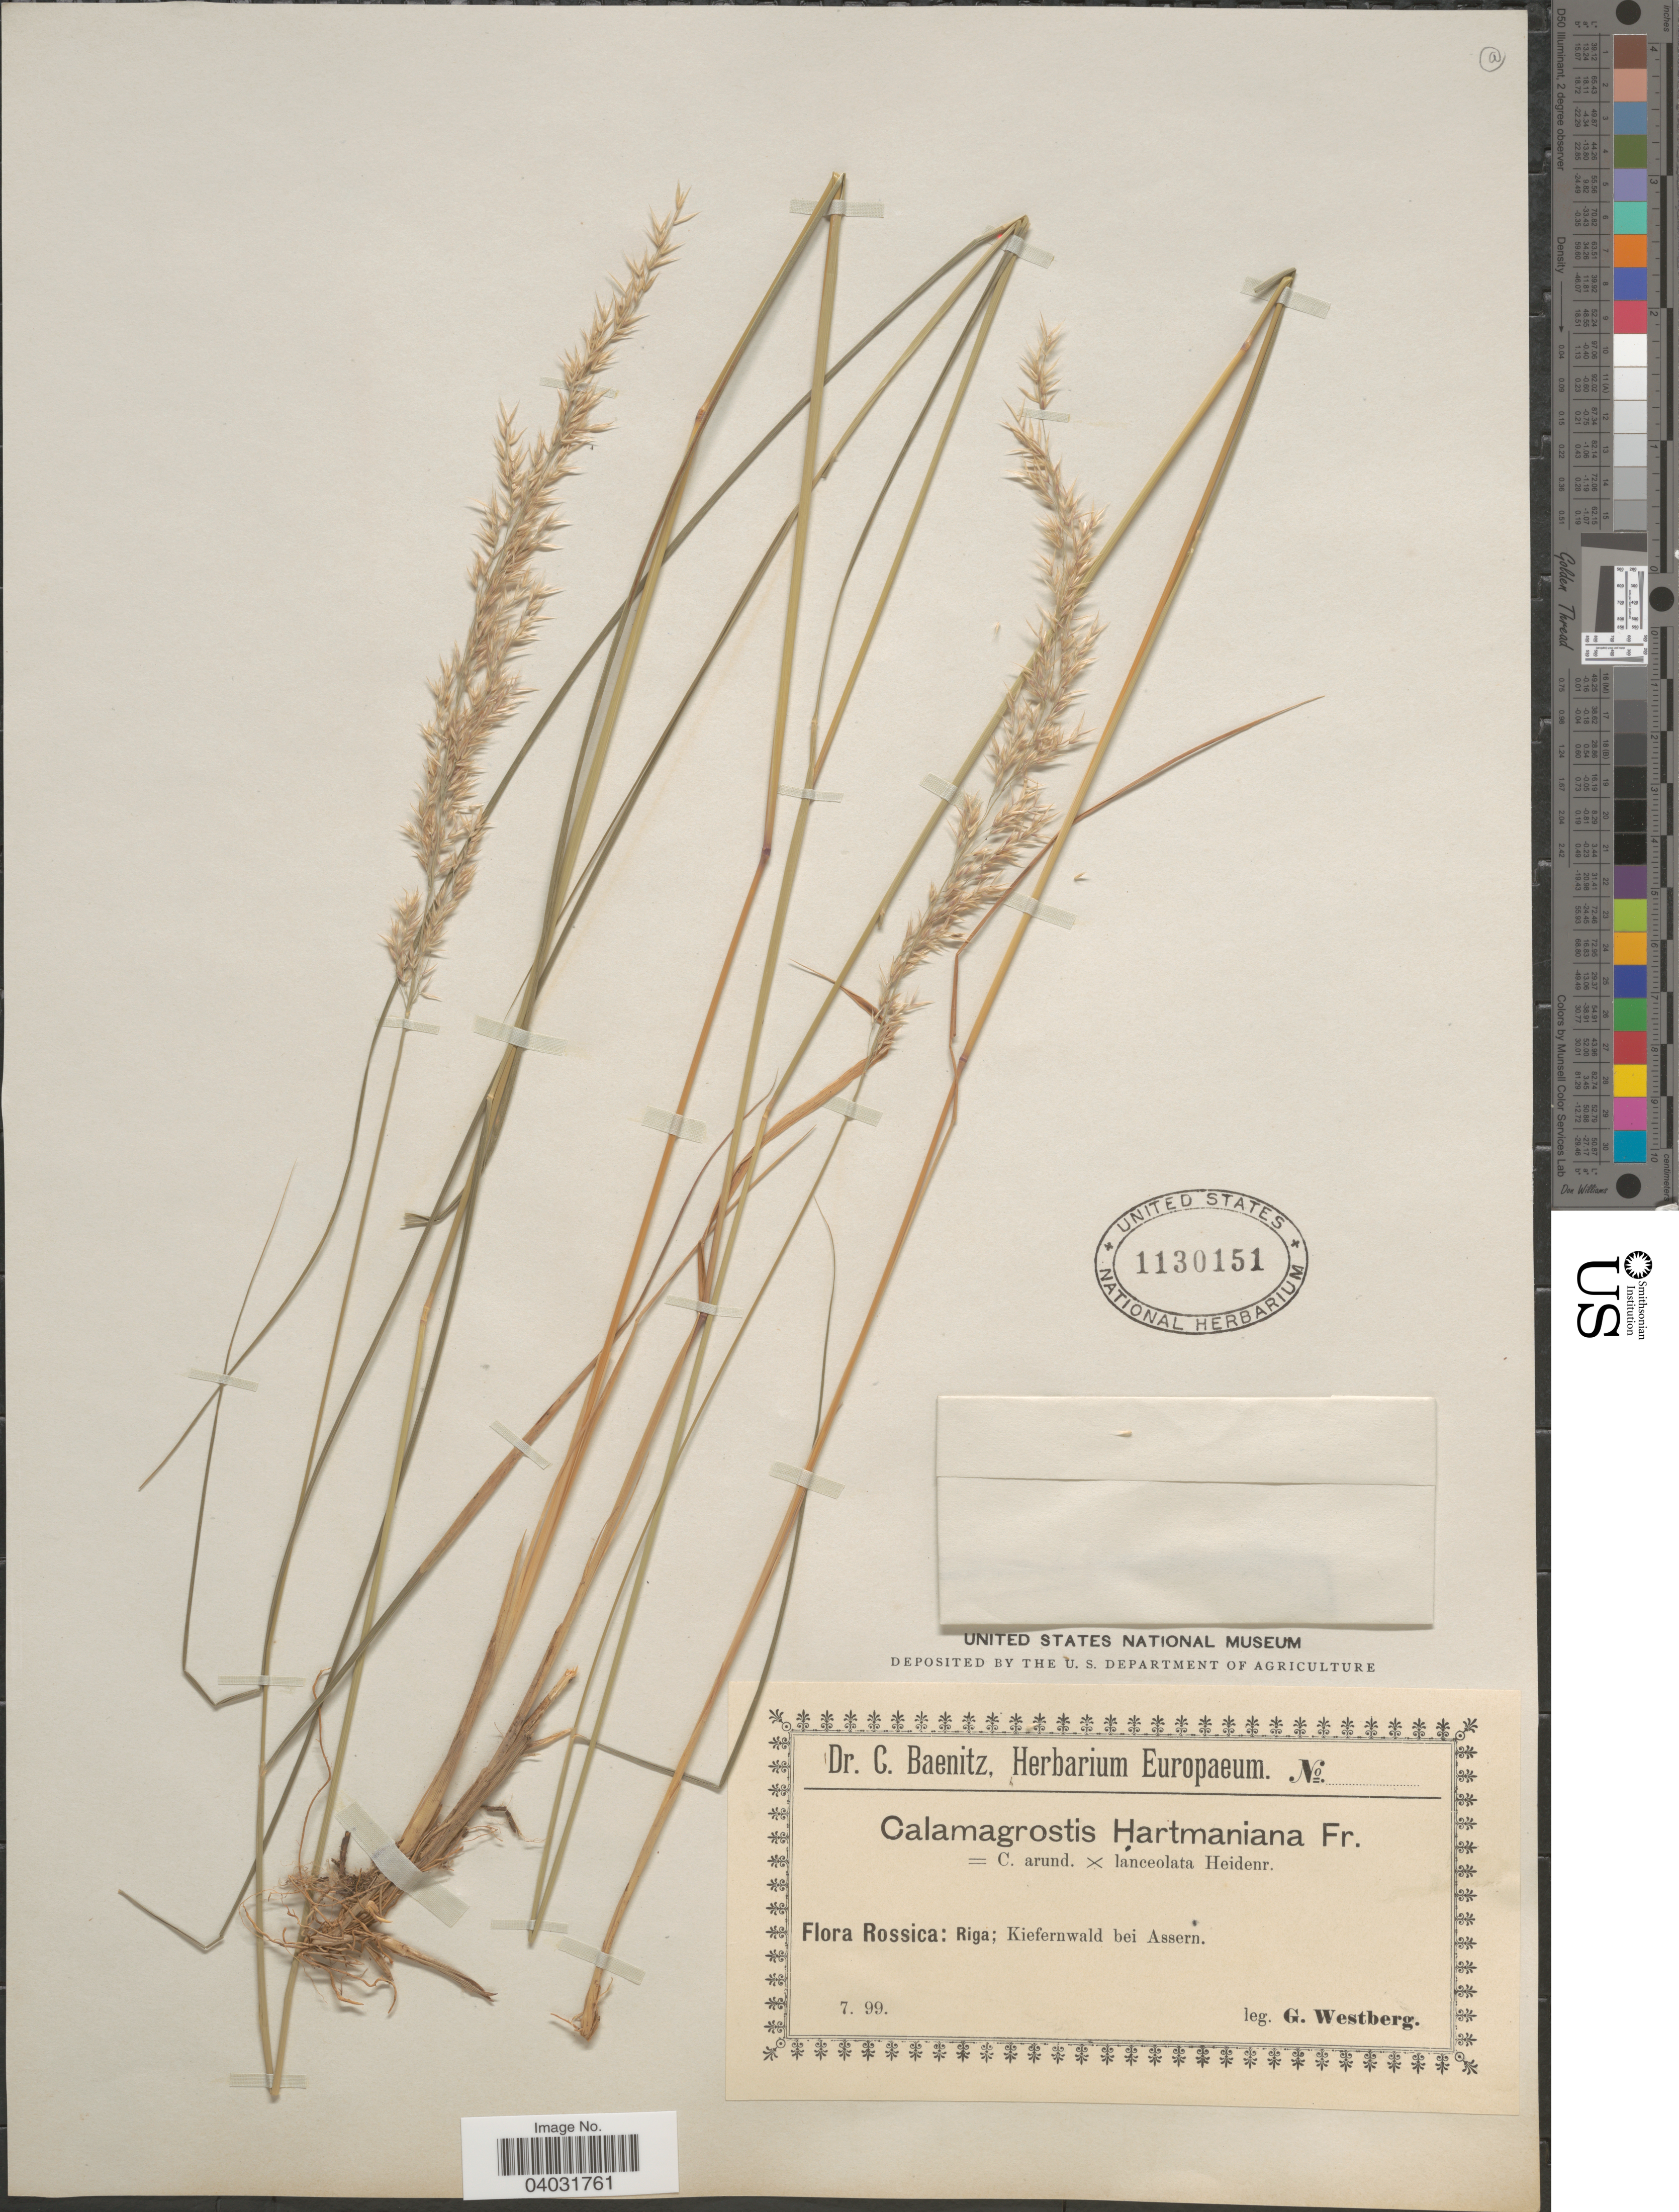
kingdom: Plantae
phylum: Tracheophyta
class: Liliopsida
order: Poales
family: Poaceae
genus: Calamagrostis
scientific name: Calamagrostis x hartmanniana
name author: Fries.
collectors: G. Westberg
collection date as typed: Transcribed d/m/y: /7/99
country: Latvia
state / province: Riga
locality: Rossica; Kiefernwald bei Assern.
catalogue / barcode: US 1130151